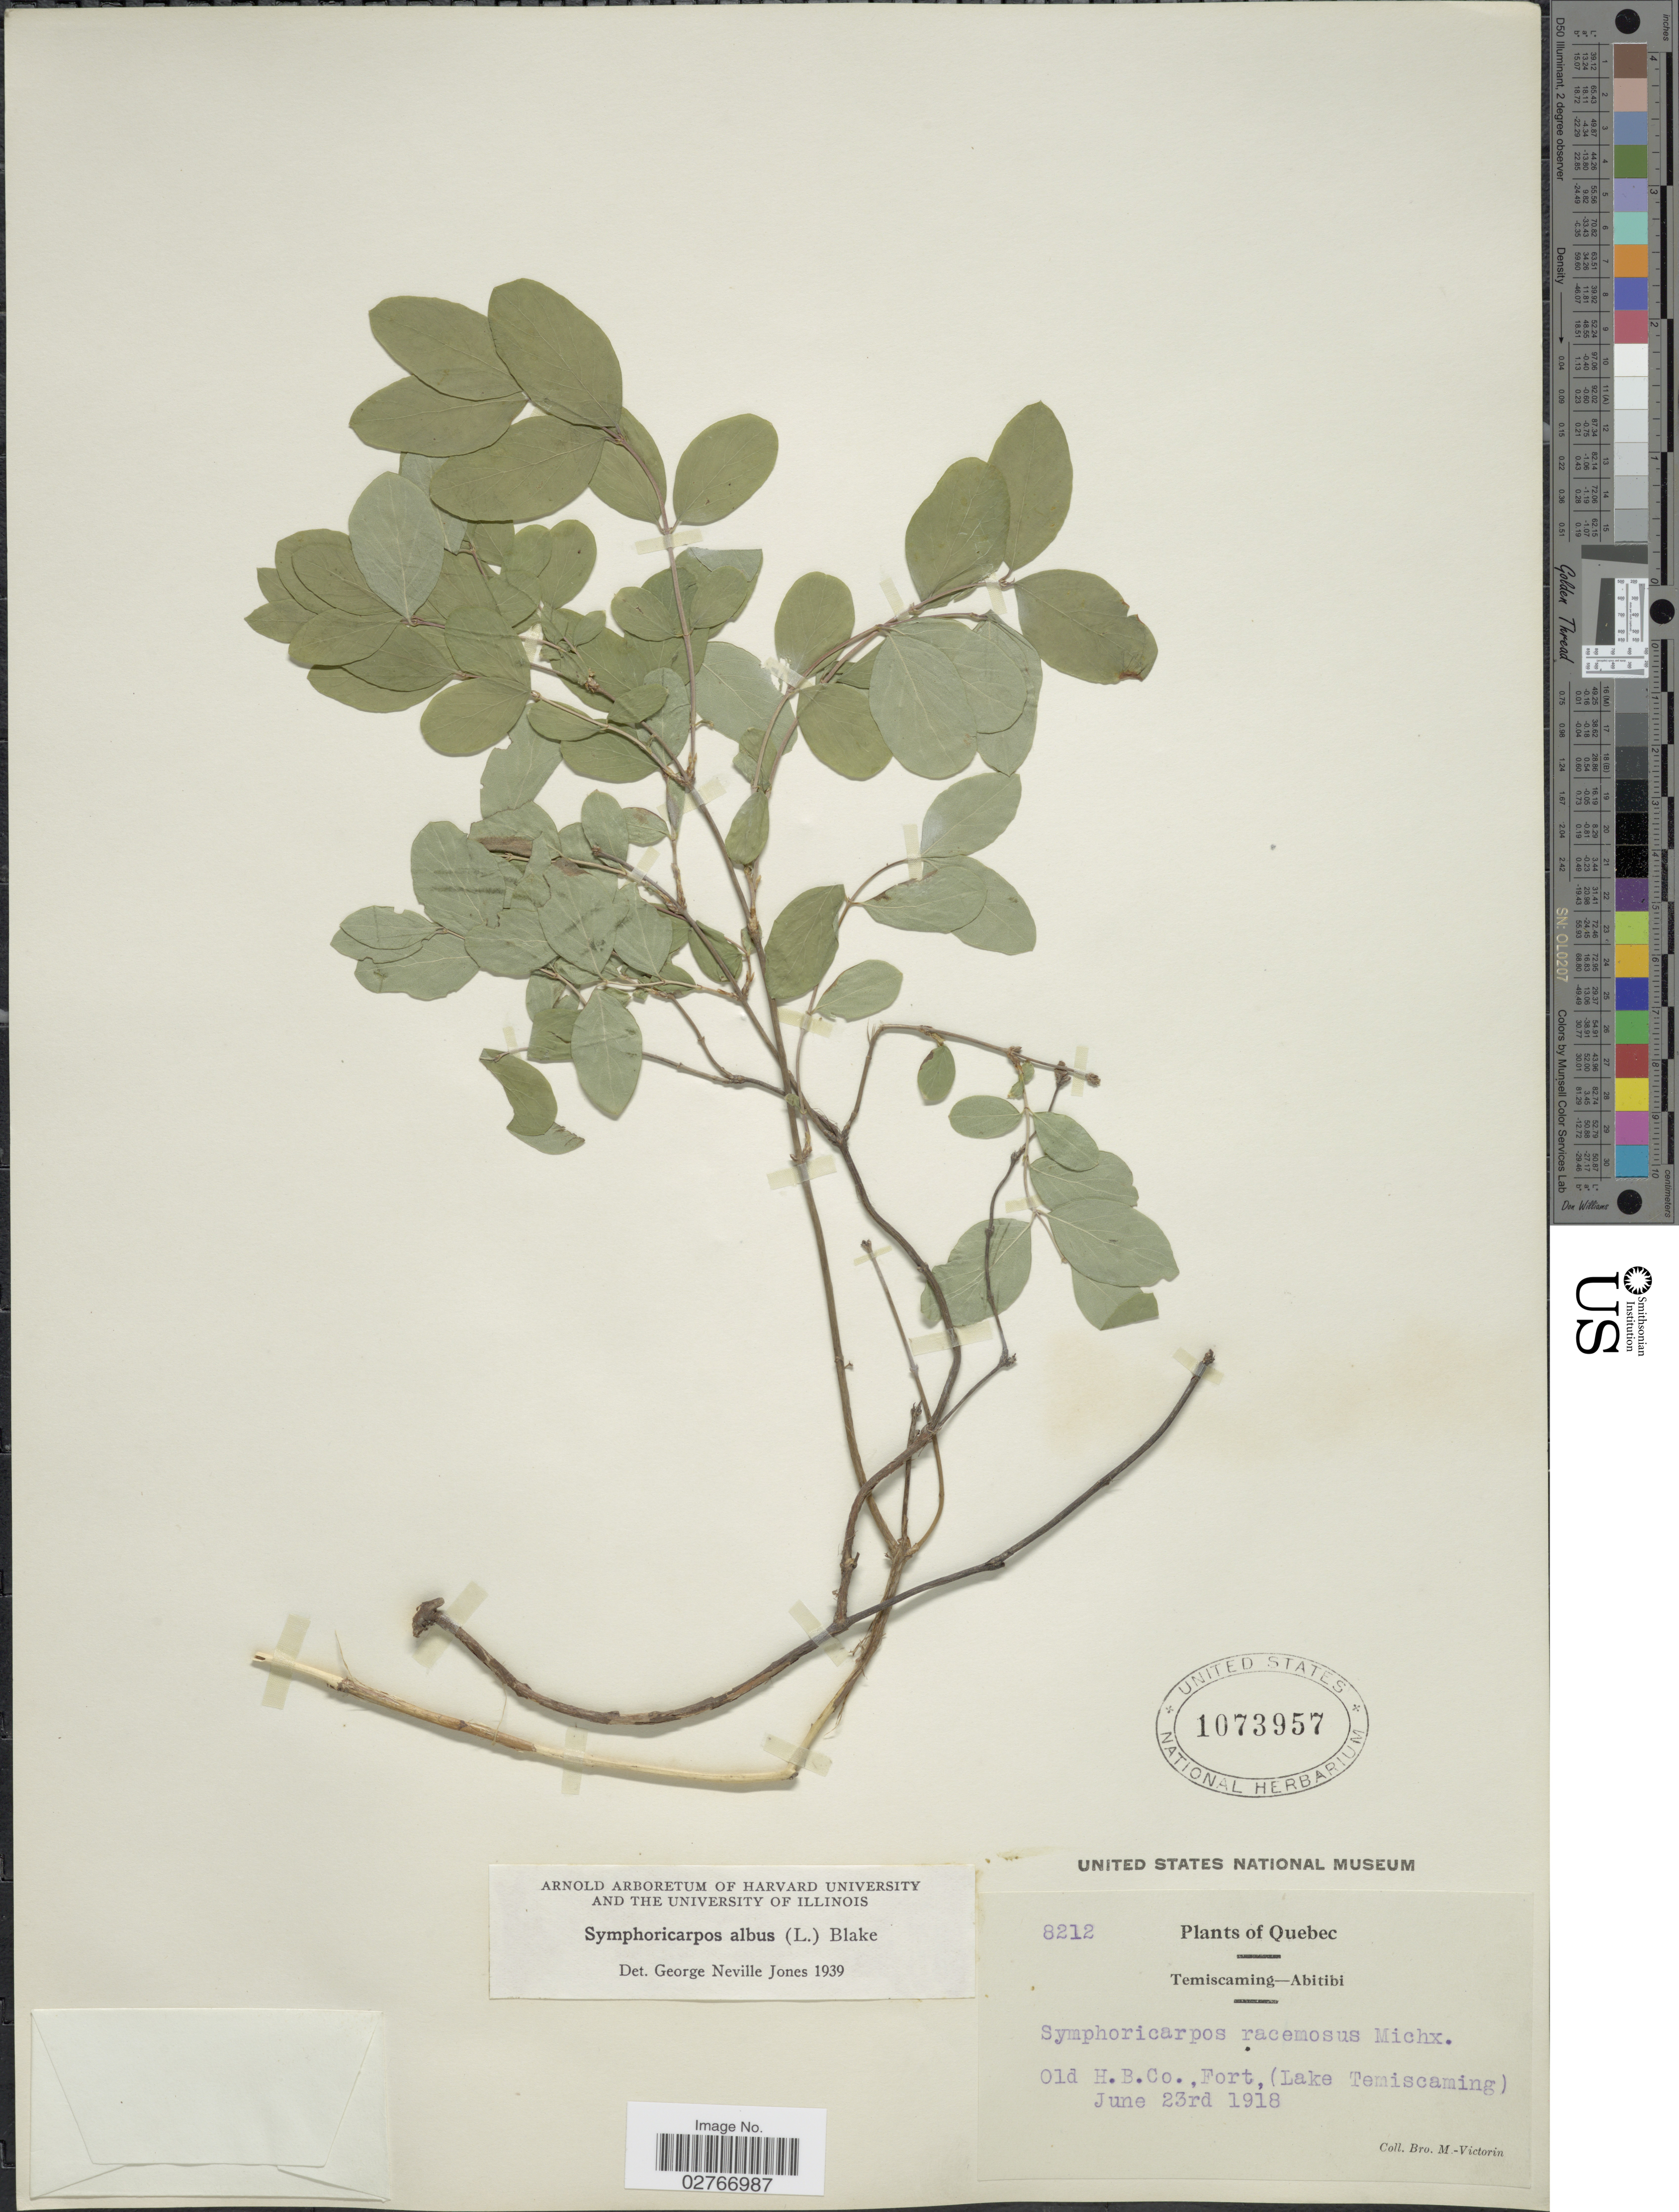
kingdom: Plantae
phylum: Tracheophyta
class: Magnoliopsida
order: Dipsacales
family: Caprifoliaceae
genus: Symphoricarpos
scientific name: Symphoricarpos albus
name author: (L.) S.F. Blake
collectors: Fr. Marie-Victorin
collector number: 8212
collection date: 1918-06-23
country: Canada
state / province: Quebec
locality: Temiscaming-Abitibi. Old H.B.Co., Fort, (Lake Temiscaming).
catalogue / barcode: US 1073957